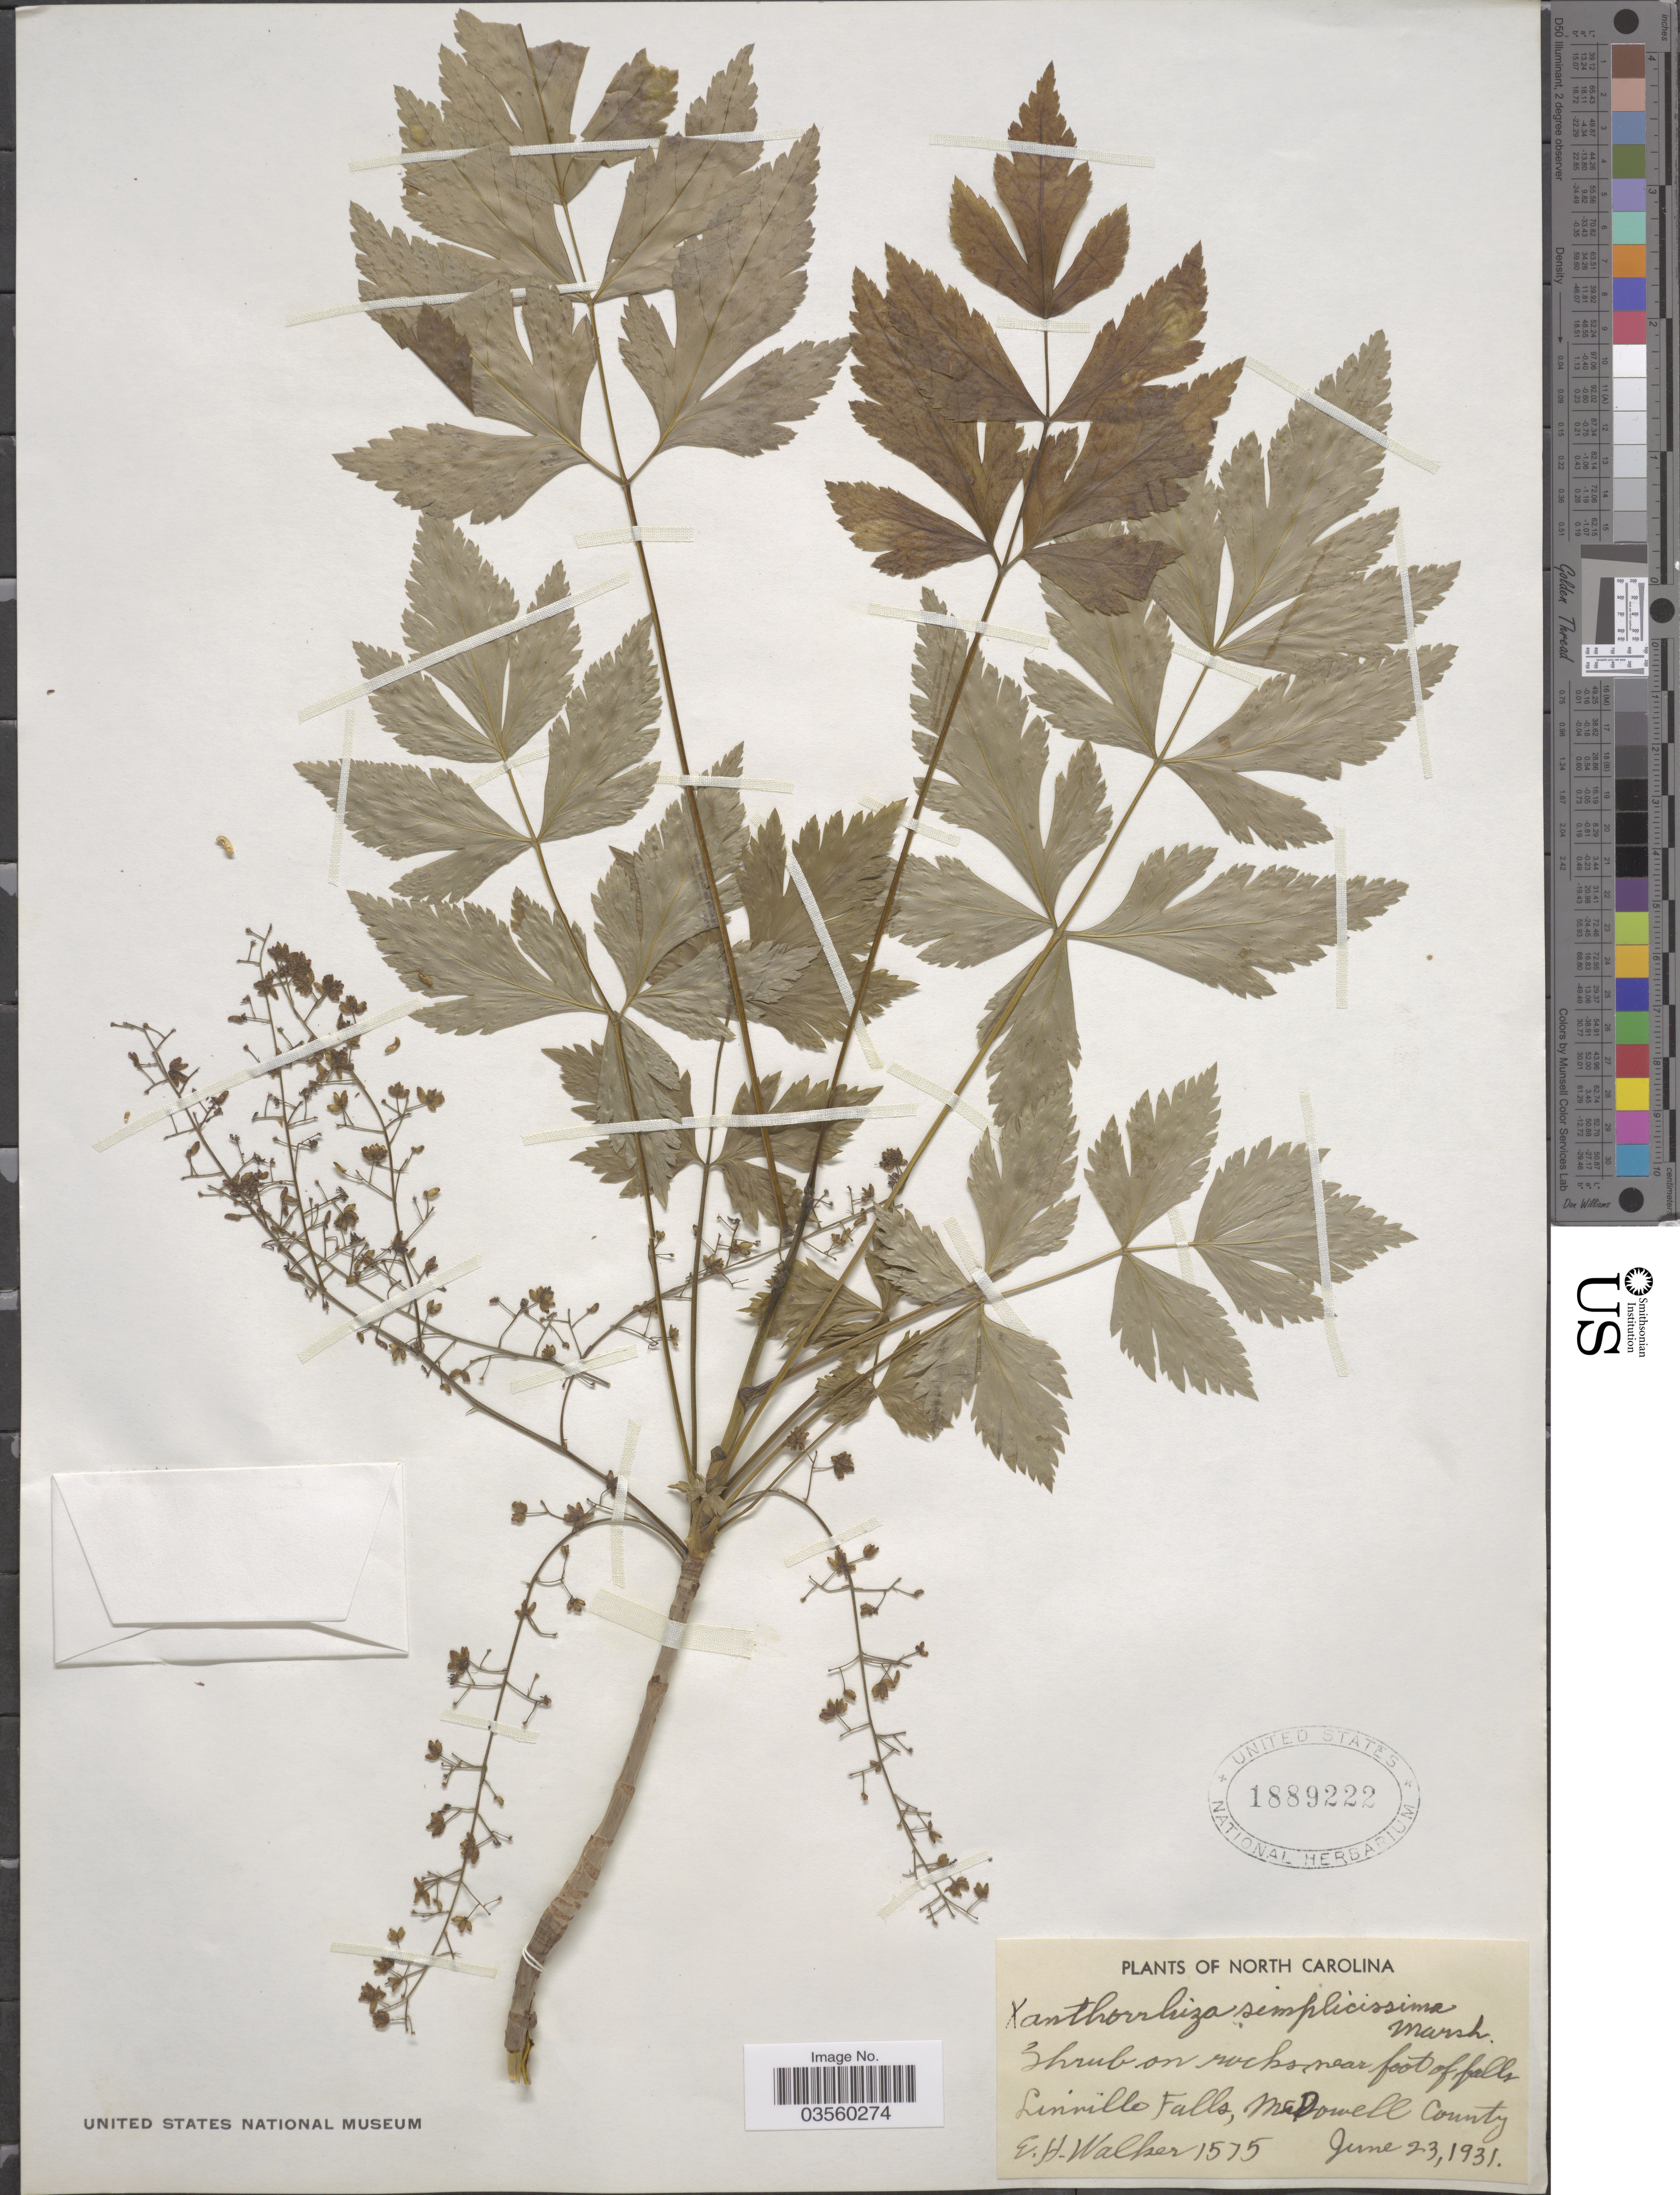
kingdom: Plantae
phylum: Tracheophyta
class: Magnoliopsida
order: Ranunculales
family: Ranunculaceae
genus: Xanthorhiza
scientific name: Xanthorhiza simplicissima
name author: Marshall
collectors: E. H. Walker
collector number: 1575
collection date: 1931-06-23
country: United States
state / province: North Carolina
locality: Near foot of falls Linville Falls, McDowell County.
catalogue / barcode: US 1889222